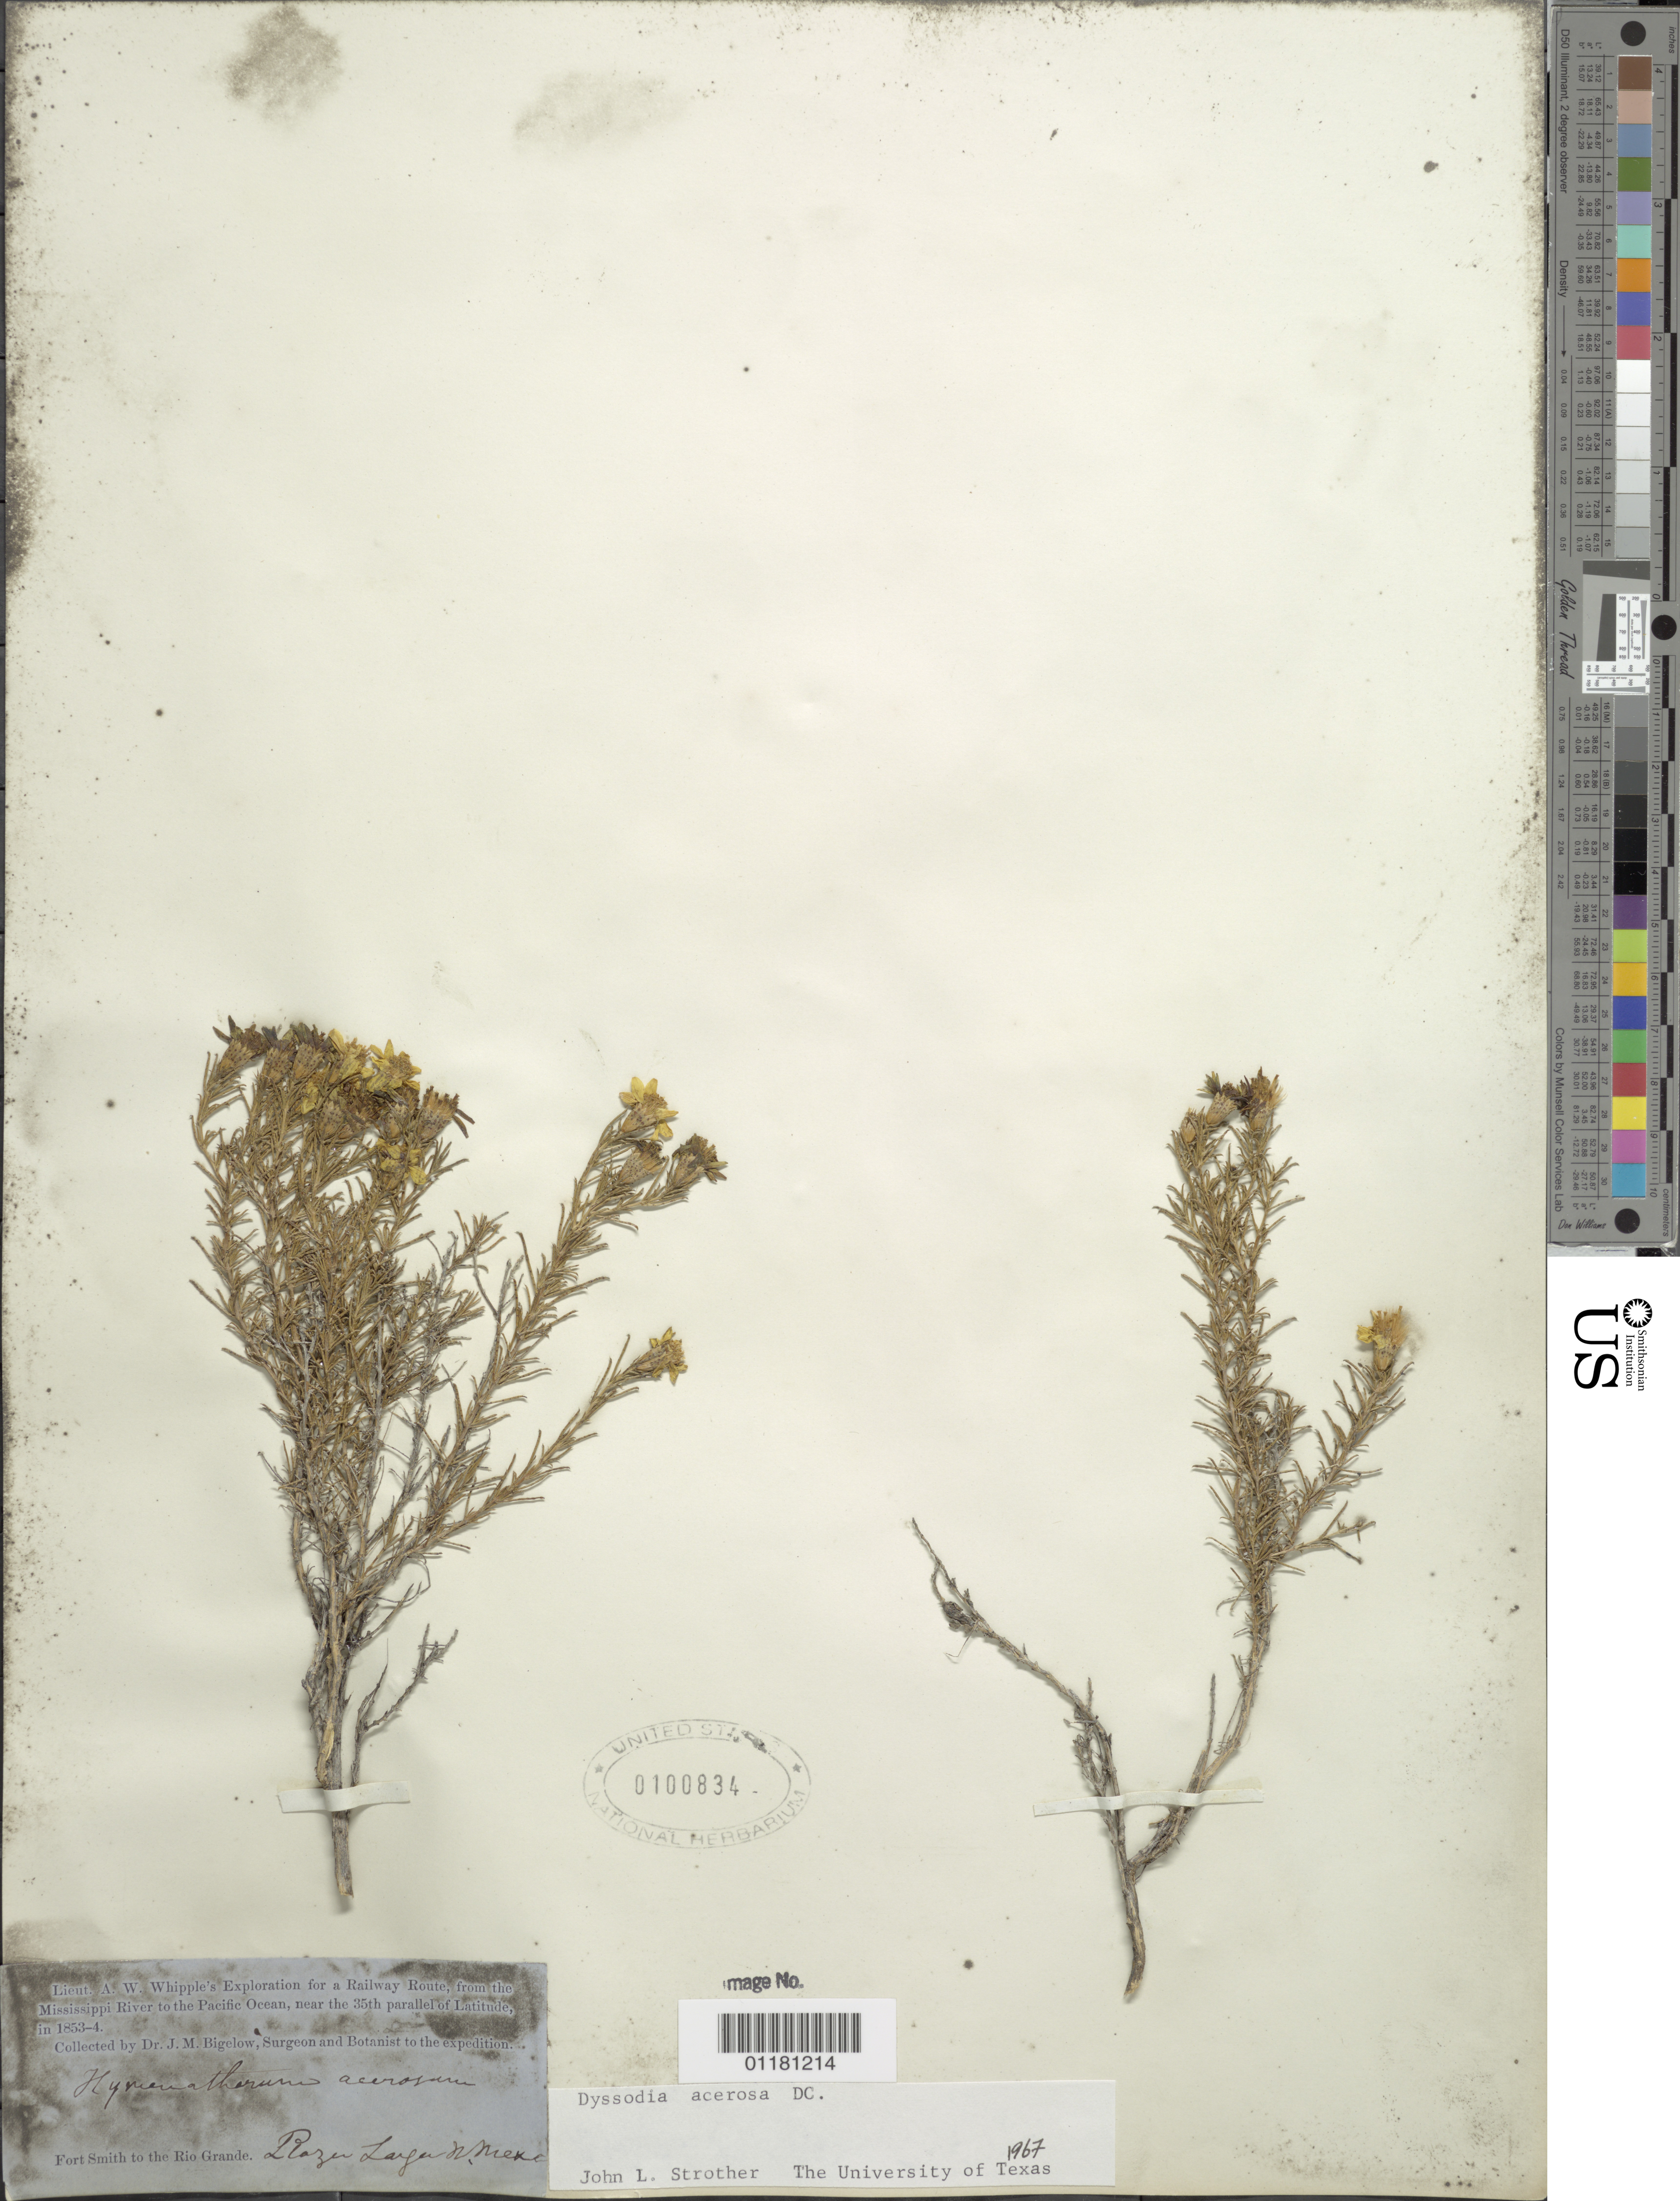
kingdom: Plantae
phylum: Tracheophyta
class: Magnoliopsida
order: Asterales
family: Asteraceae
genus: Thymophylla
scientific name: Thymophylla acerosa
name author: (DC.) Strother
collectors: J. M. Bigelow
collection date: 1853/1854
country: United States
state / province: New Mexico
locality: Fort Smith to the Rio Grande, Plasa Larga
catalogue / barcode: US 100834